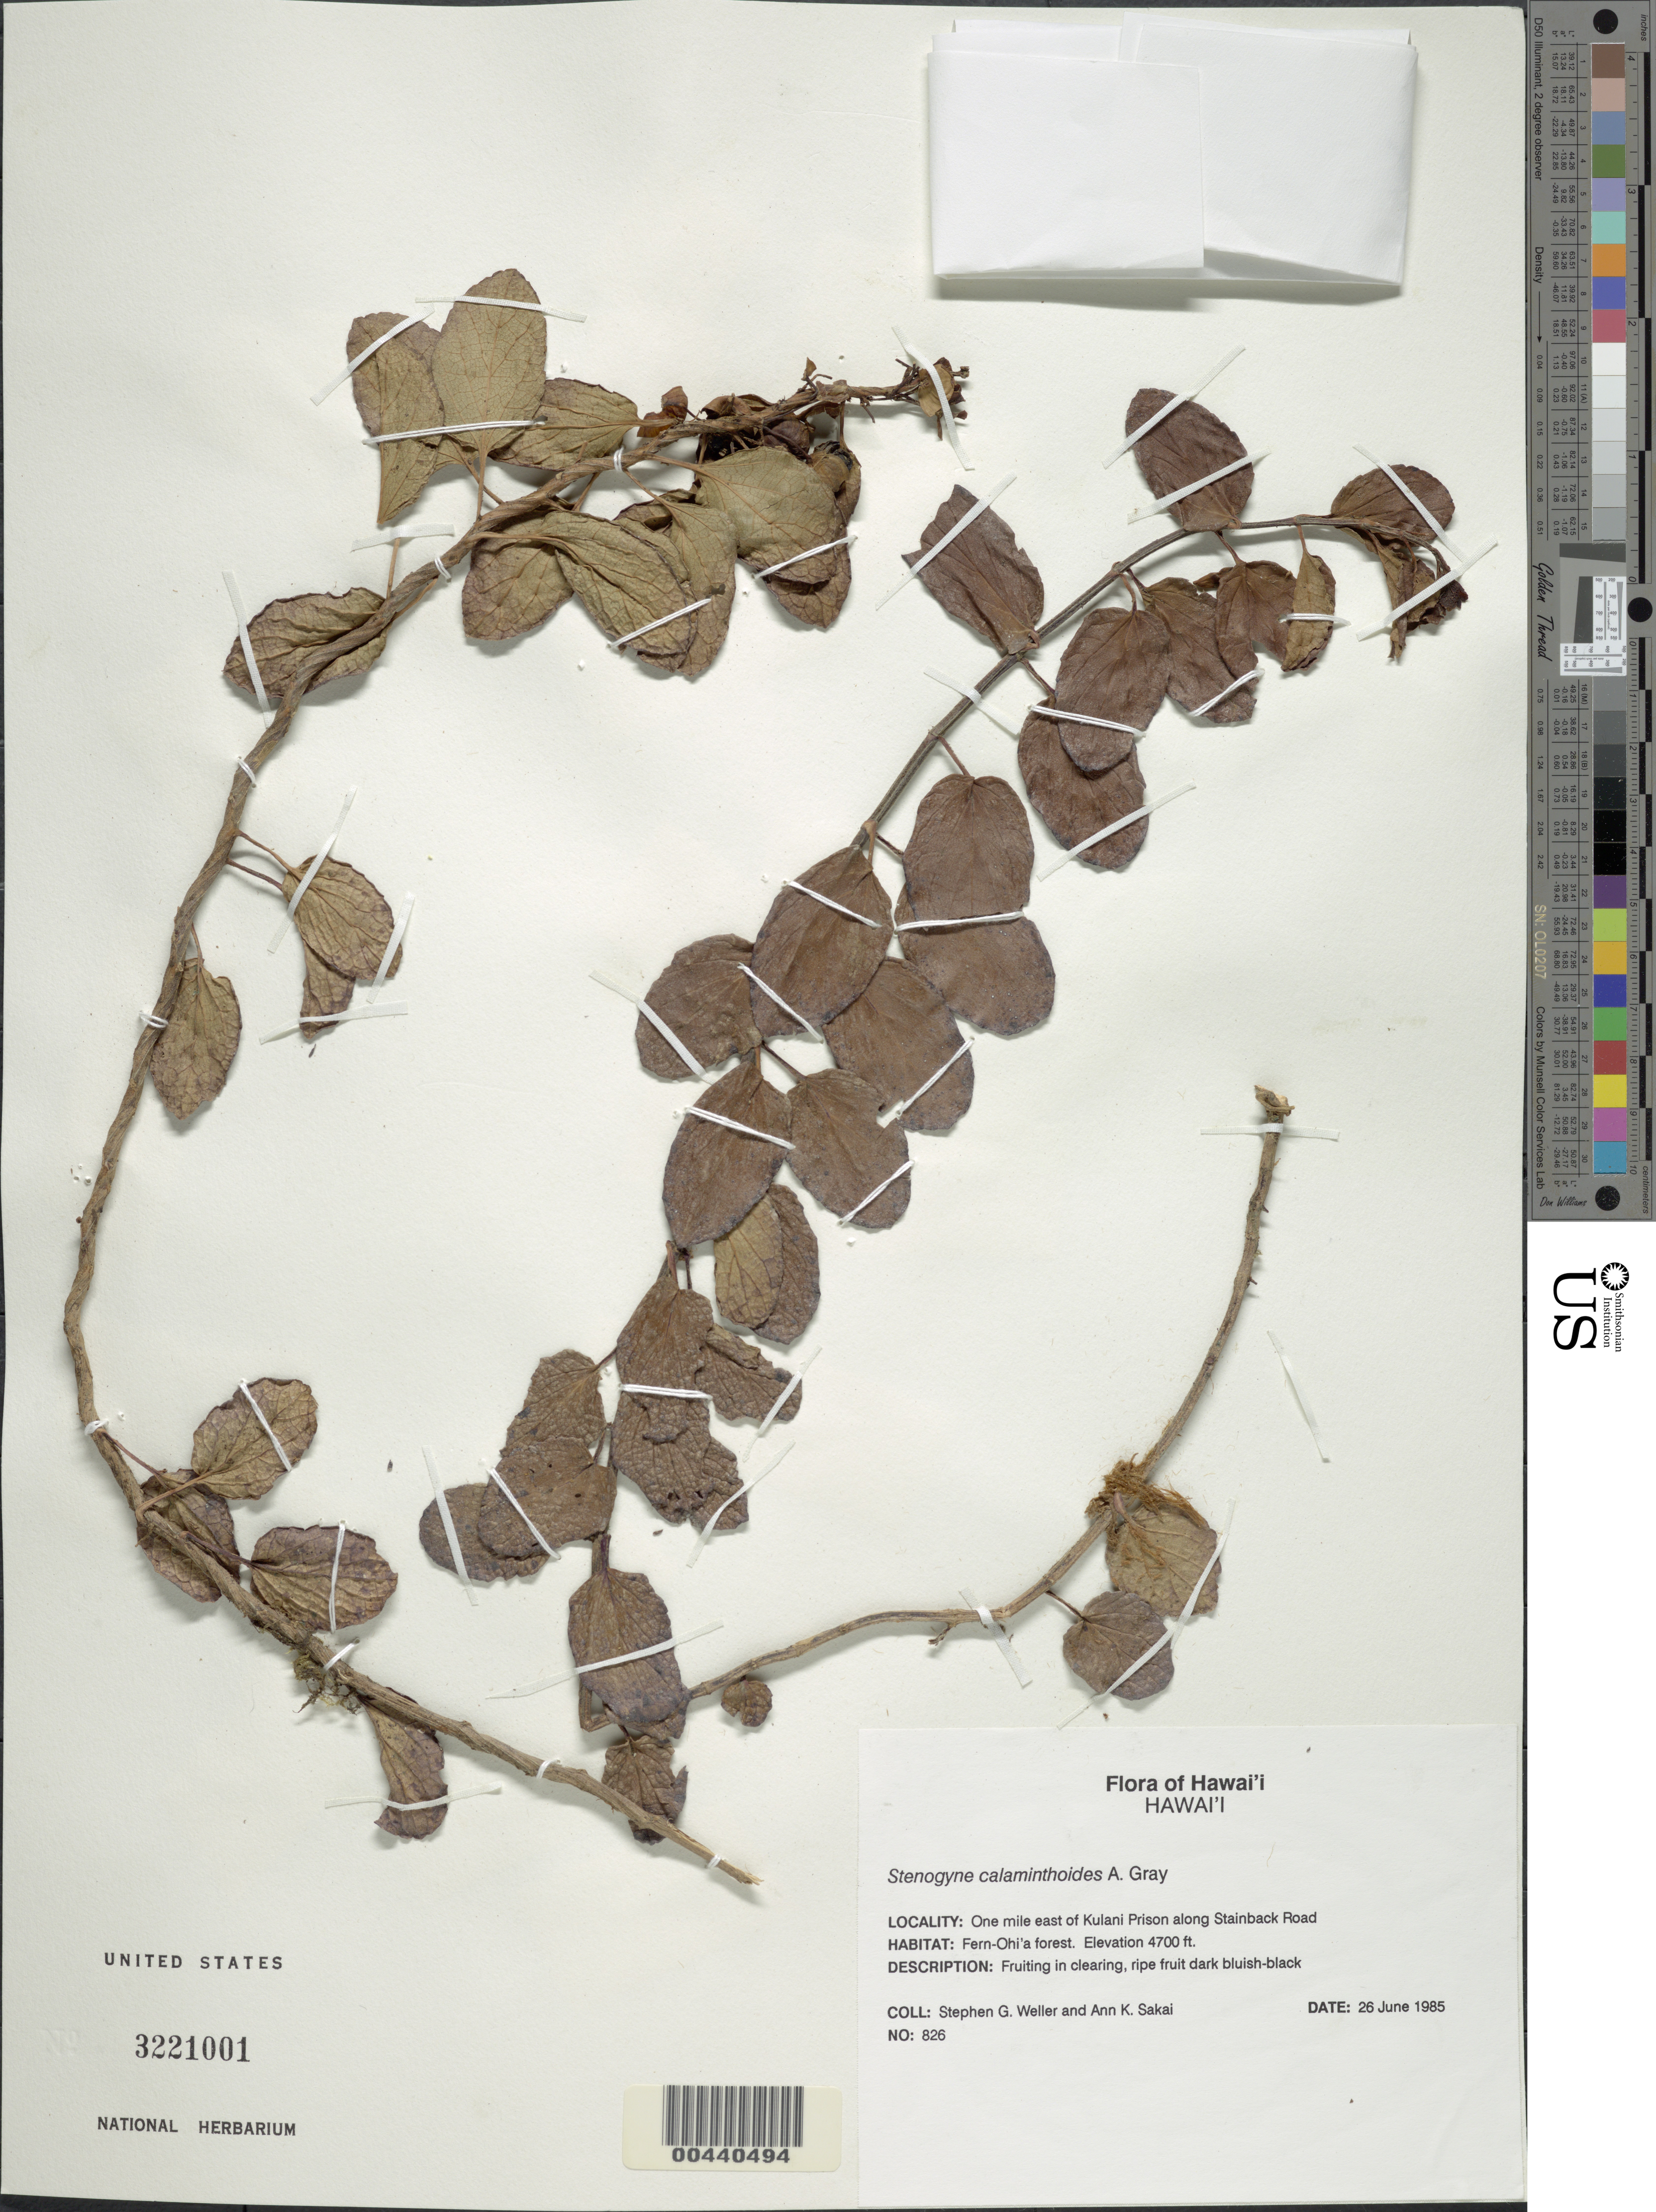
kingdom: Plantae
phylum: Tracheophyta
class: Magnoliopsida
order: Lamiales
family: Lamiaceae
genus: Stenogyne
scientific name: Stenogyne calaminthoides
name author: A. Gray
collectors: S. G. Weller & A. Sakai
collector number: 826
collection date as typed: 26 Jun 1985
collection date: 1985-06-26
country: United States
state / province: Hawaii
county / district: Hawaii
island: Hawaii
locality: One mi E of Kulani Prison along Stainback Road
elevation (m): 1433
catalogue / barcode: US 3221001